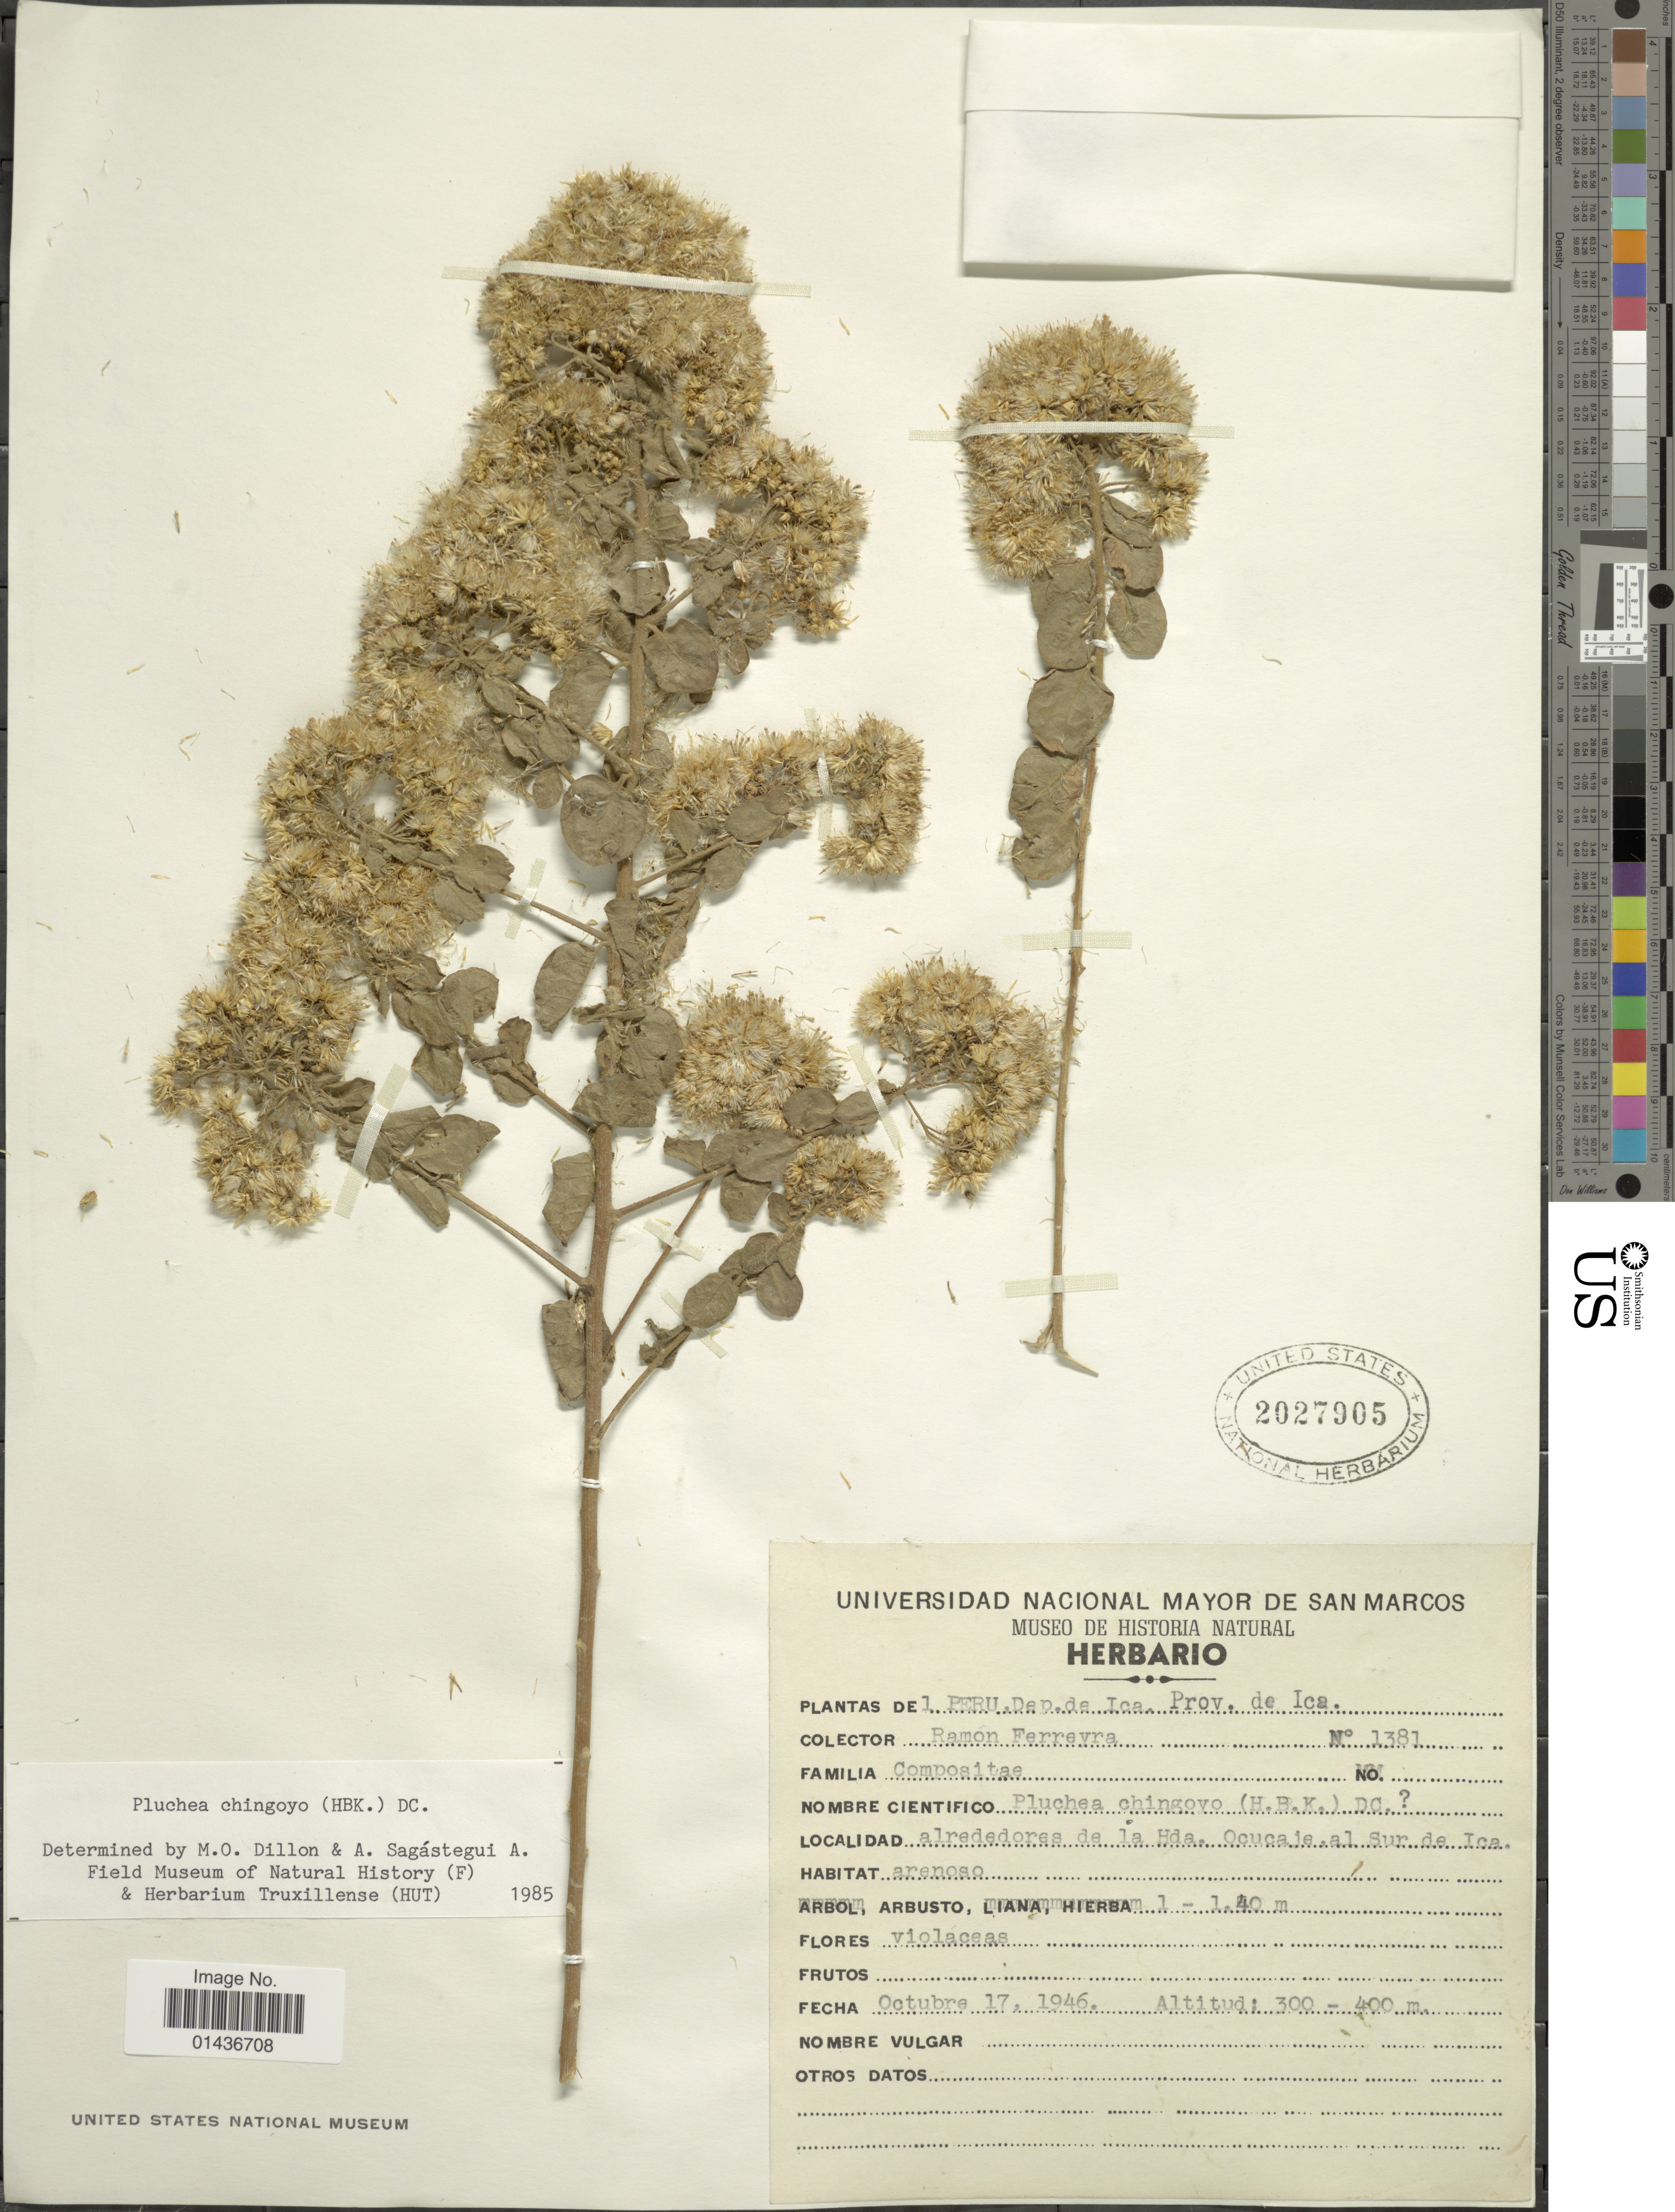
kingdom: Plantae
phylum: Tracheophyta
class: Magnoliopsida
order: Asterales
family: Asteraceae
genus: Pluchea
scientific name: Pluchea chingoyo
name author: DC.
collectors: R. A. Ferreyra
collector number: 1381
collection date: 1946-10-17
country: Peru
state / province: Ica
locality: Dep. de Ica, Prov. de Ica, Alrededores de la Hda., Ocucaje al Sur de Ica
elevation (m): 300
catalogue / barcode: US 2027905